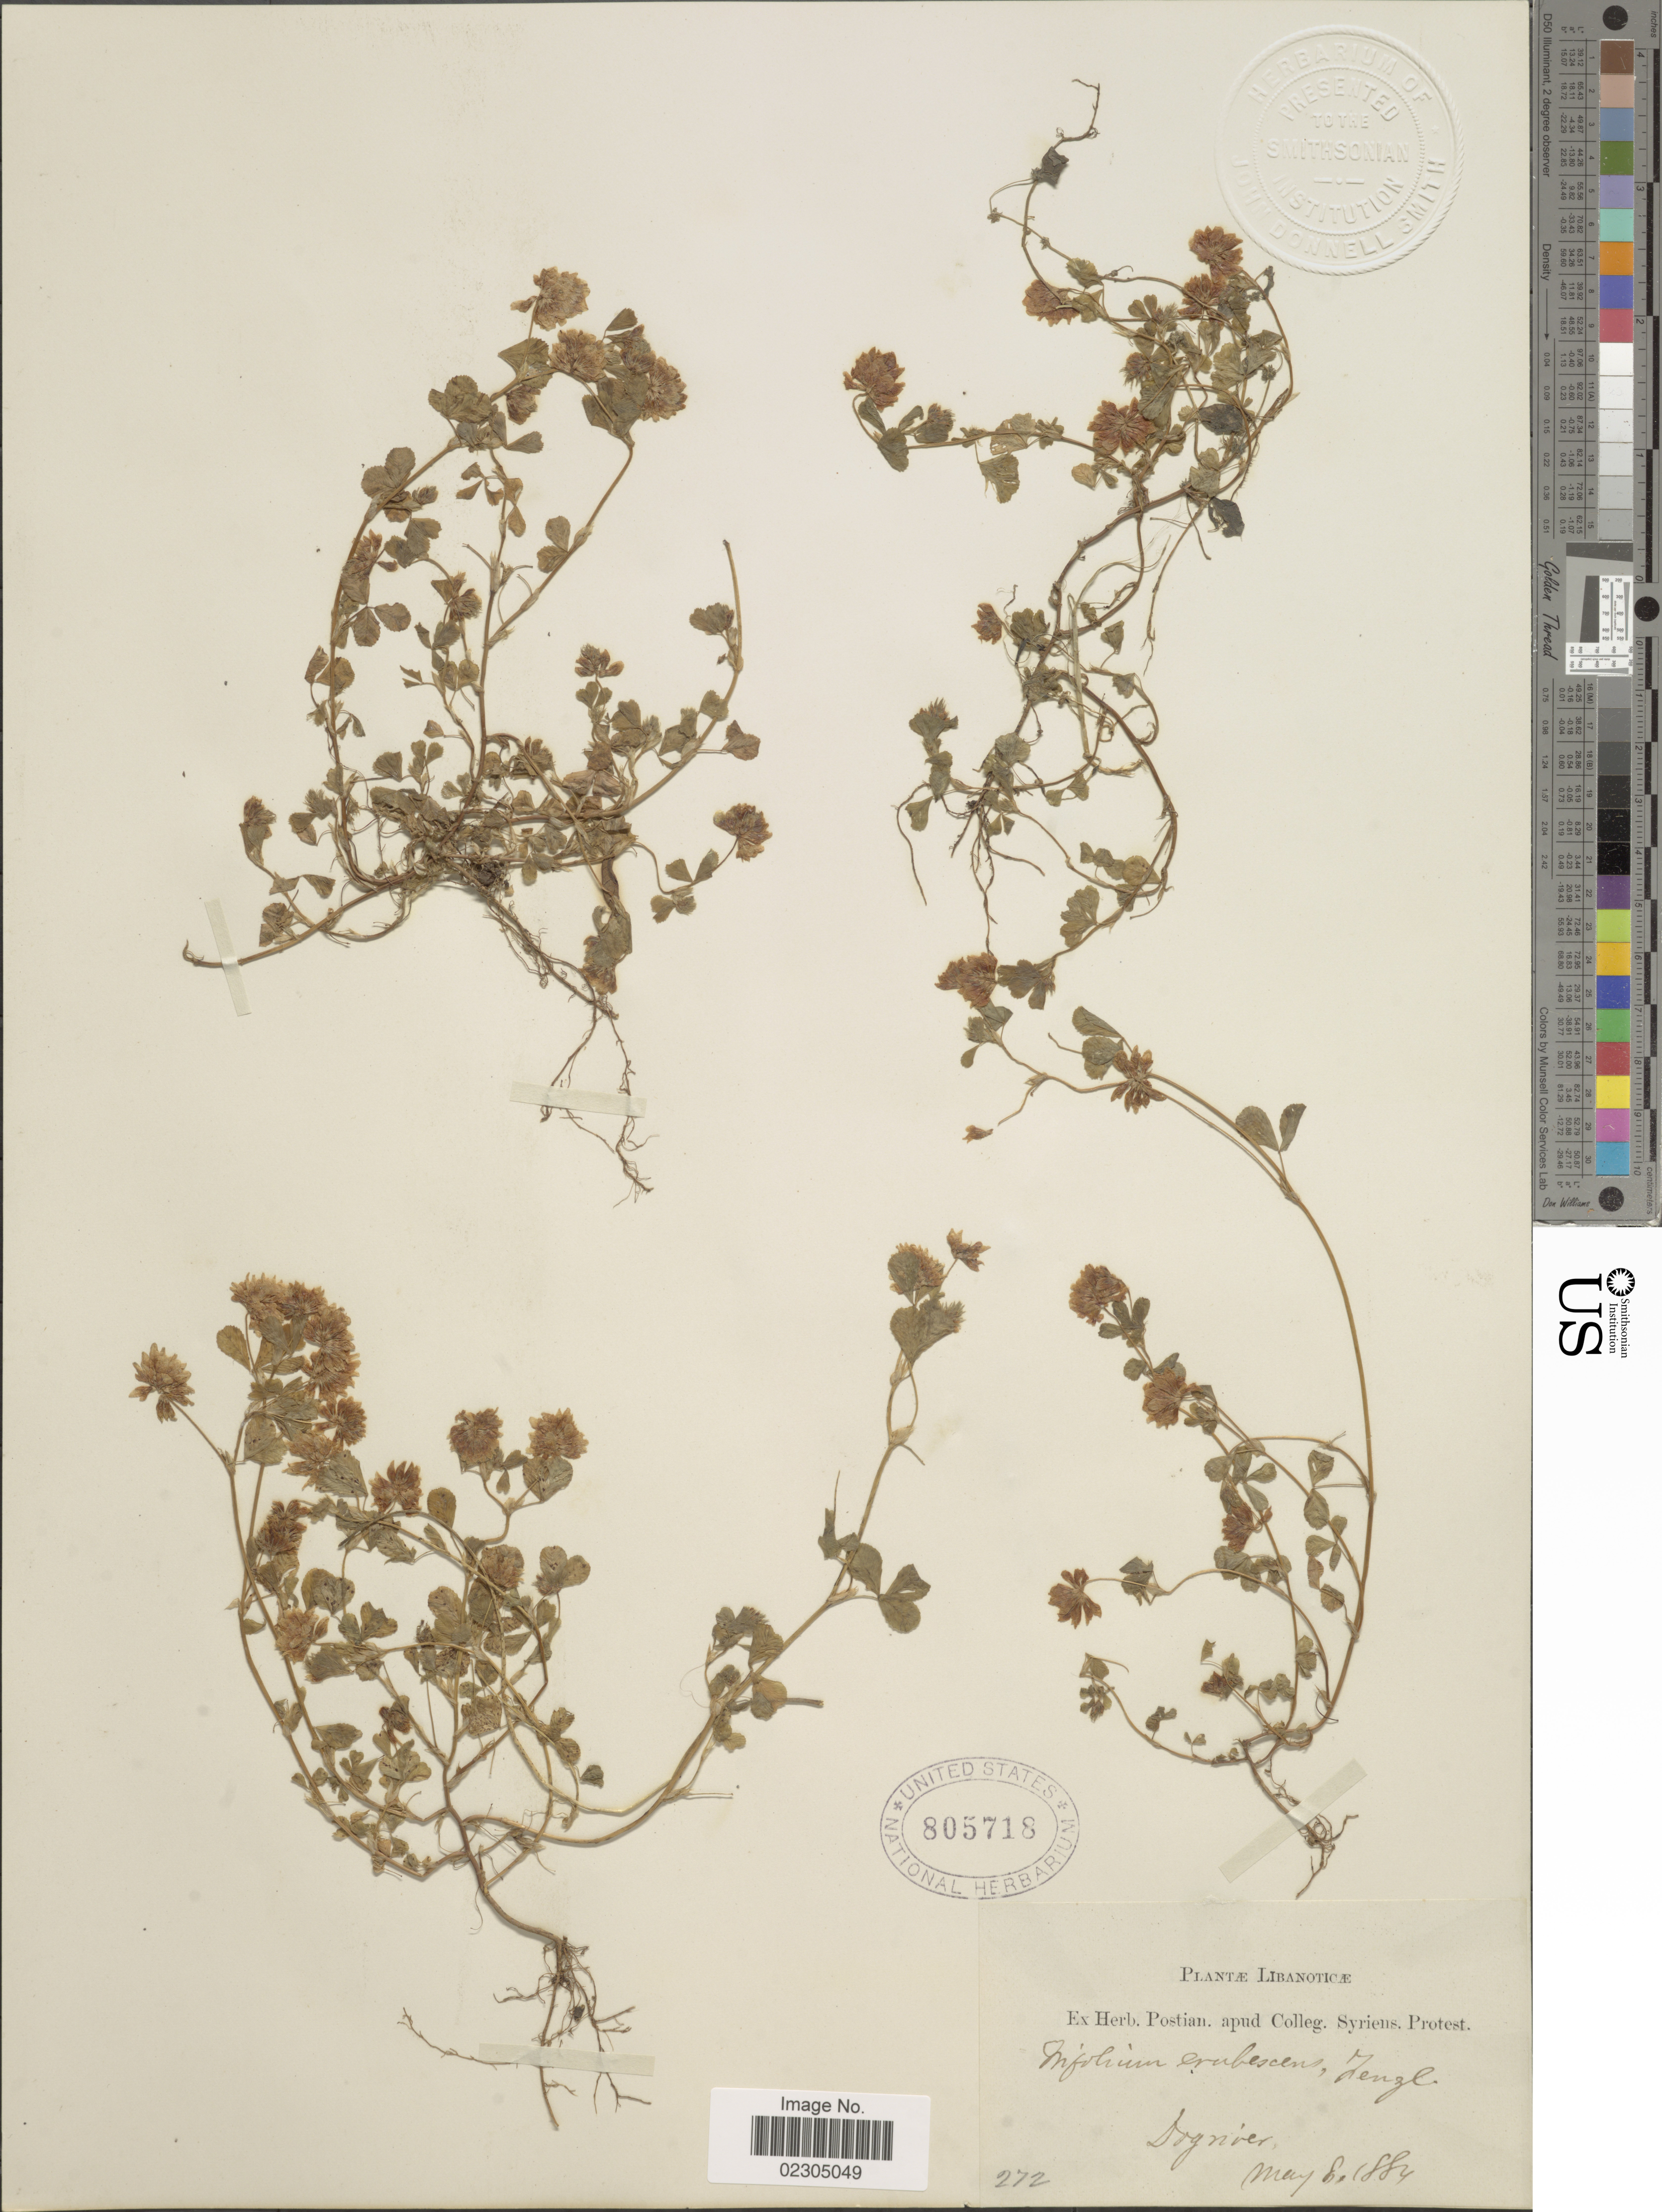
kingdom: Plantae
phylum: Tracheophyta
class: Magnoliopsida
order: Fabales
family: Fabaceae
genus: Trifolium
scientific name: Trifolium erubescens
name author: Fenzl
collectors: ex herb. Postian. apud Colleg. Syriens. Protest. USE "Fannie P. A. Shepard" (10308853) AS PRIMARY COLLECTOR INSTEAD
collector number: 272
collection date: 1884-05-08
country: Lebanon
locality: Libanoticae. Bognier. [interpreted]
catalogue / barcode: US 805718